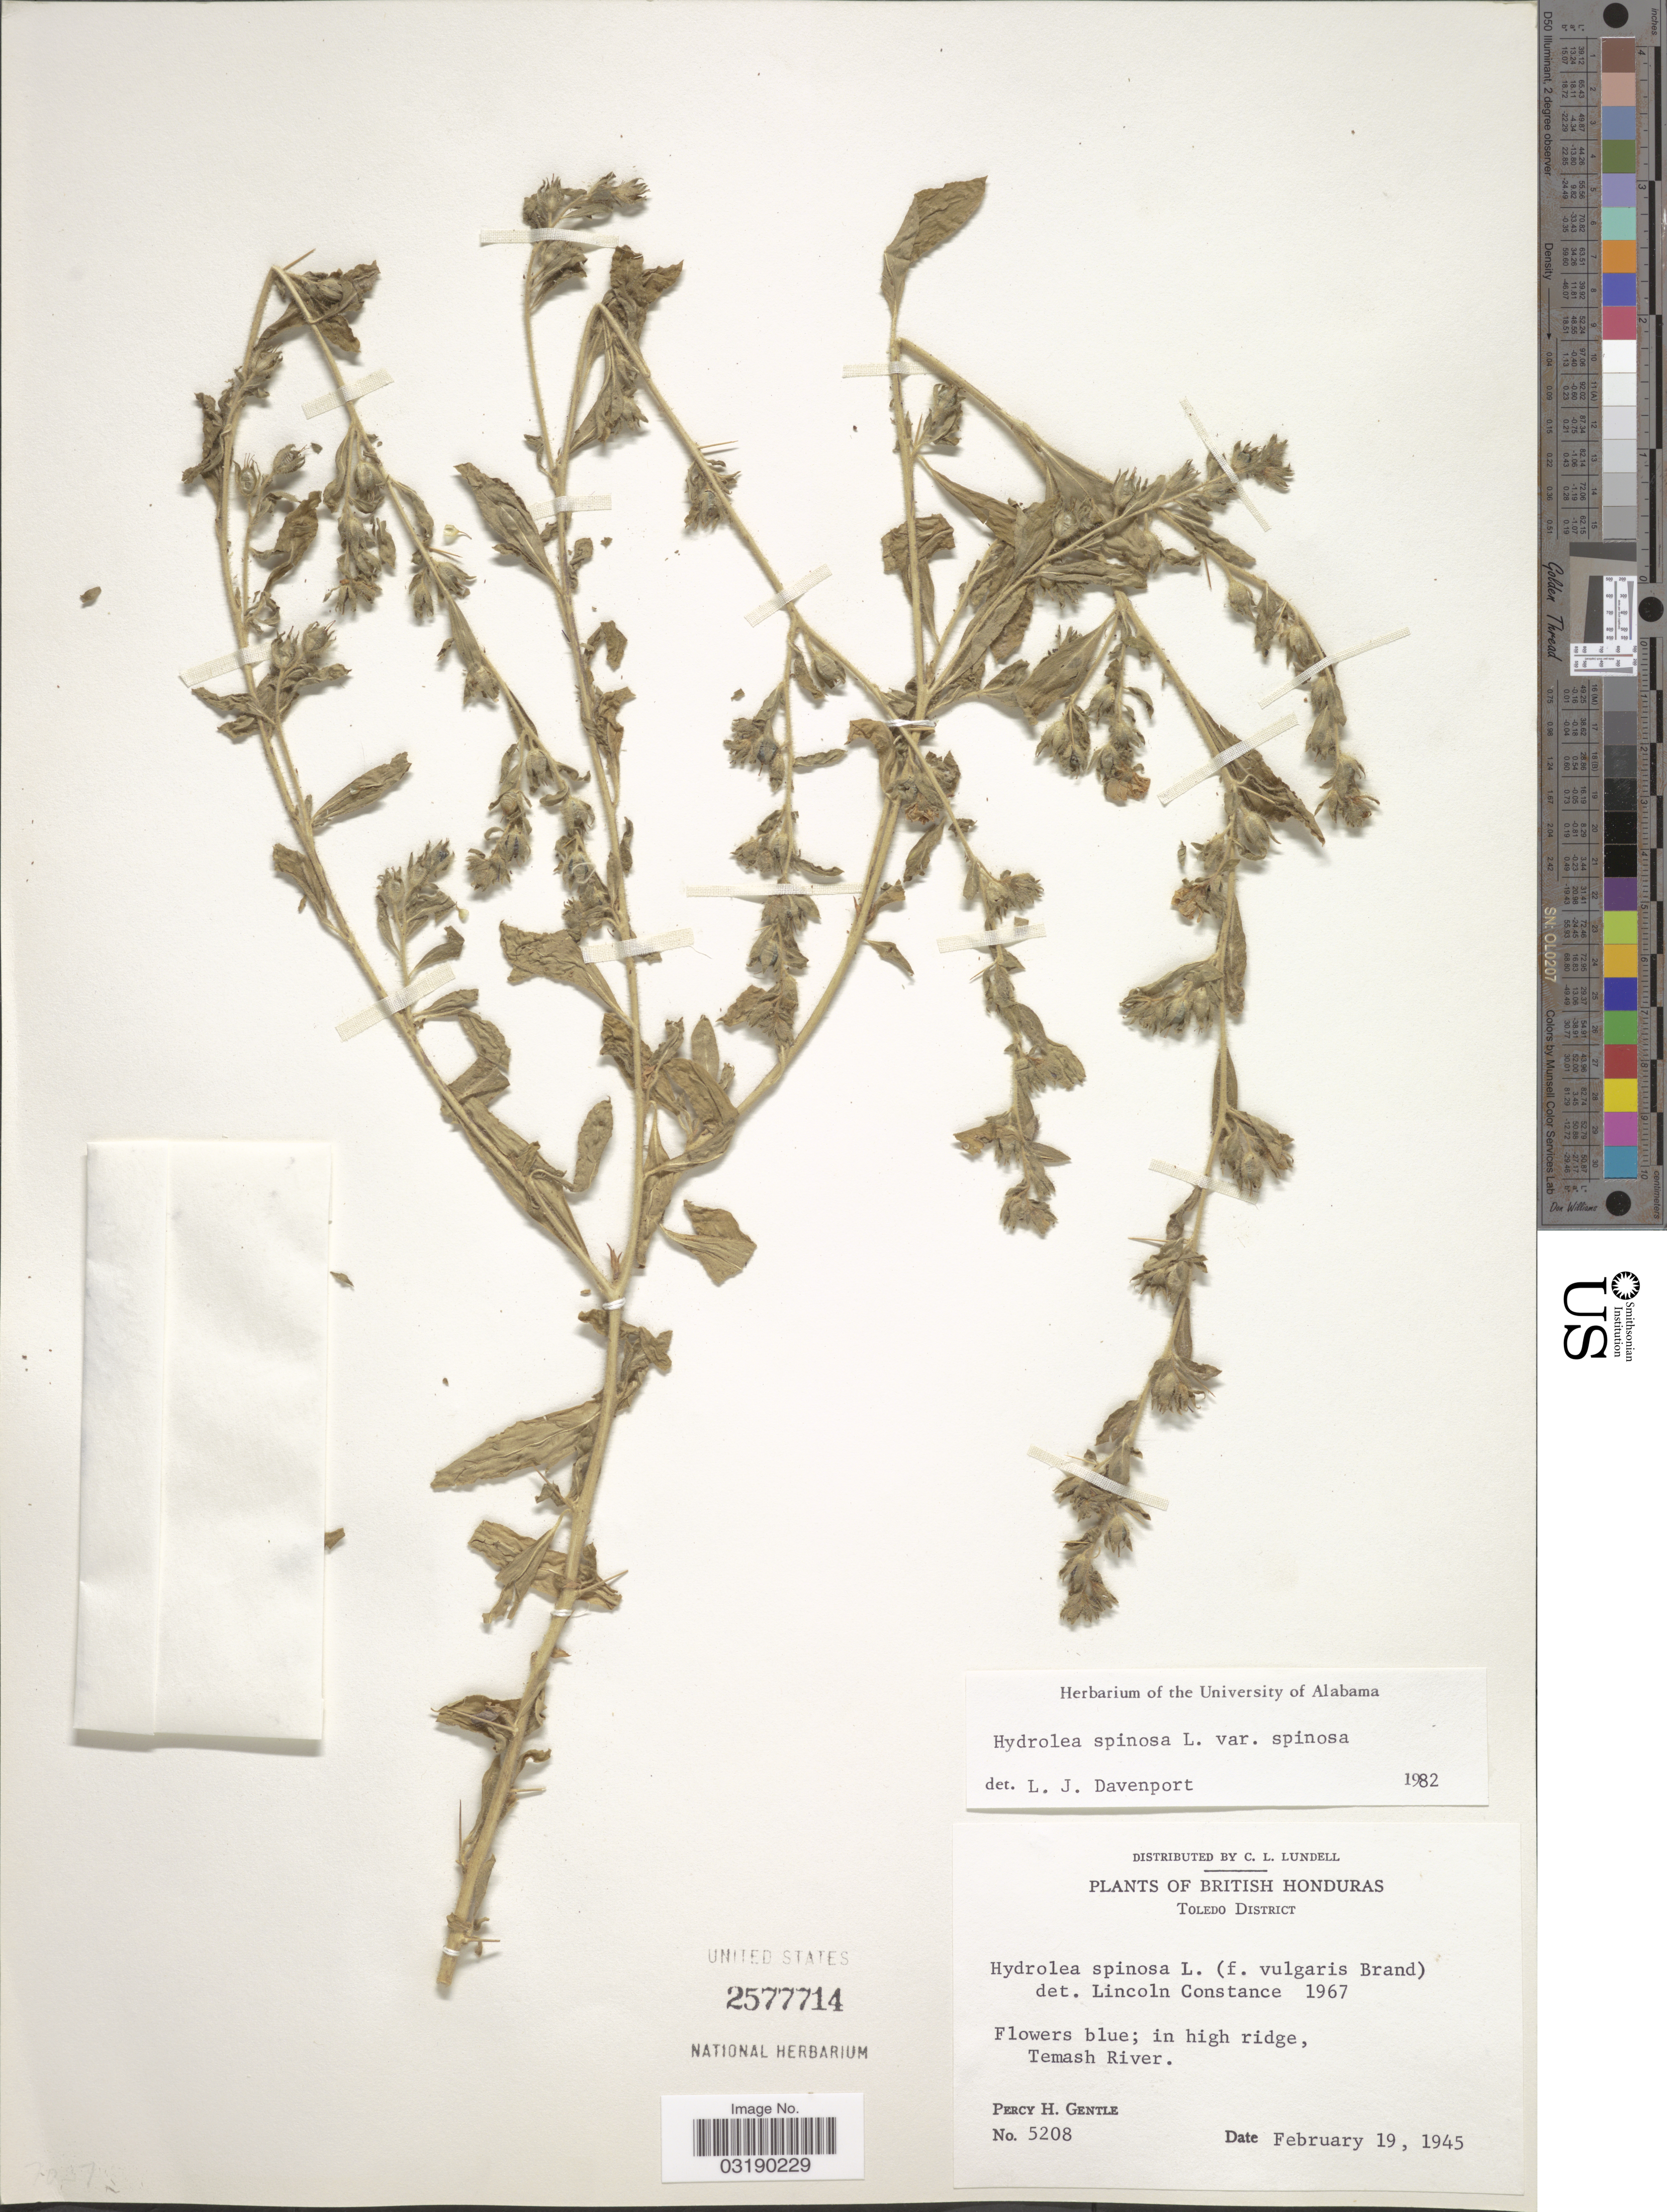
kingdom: Plantae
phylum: Tracheophyta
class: Magnoliopsida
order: Solanales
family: Hydroleaceae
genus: Hydrolea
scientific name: Hydrolea spinosa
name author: L.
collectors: P. H. Gentle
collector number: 5208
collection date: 1945-02-19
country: Belize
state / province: Toledo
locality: British Honduras. Toledo District. Temash River.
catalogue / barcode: US 2577714